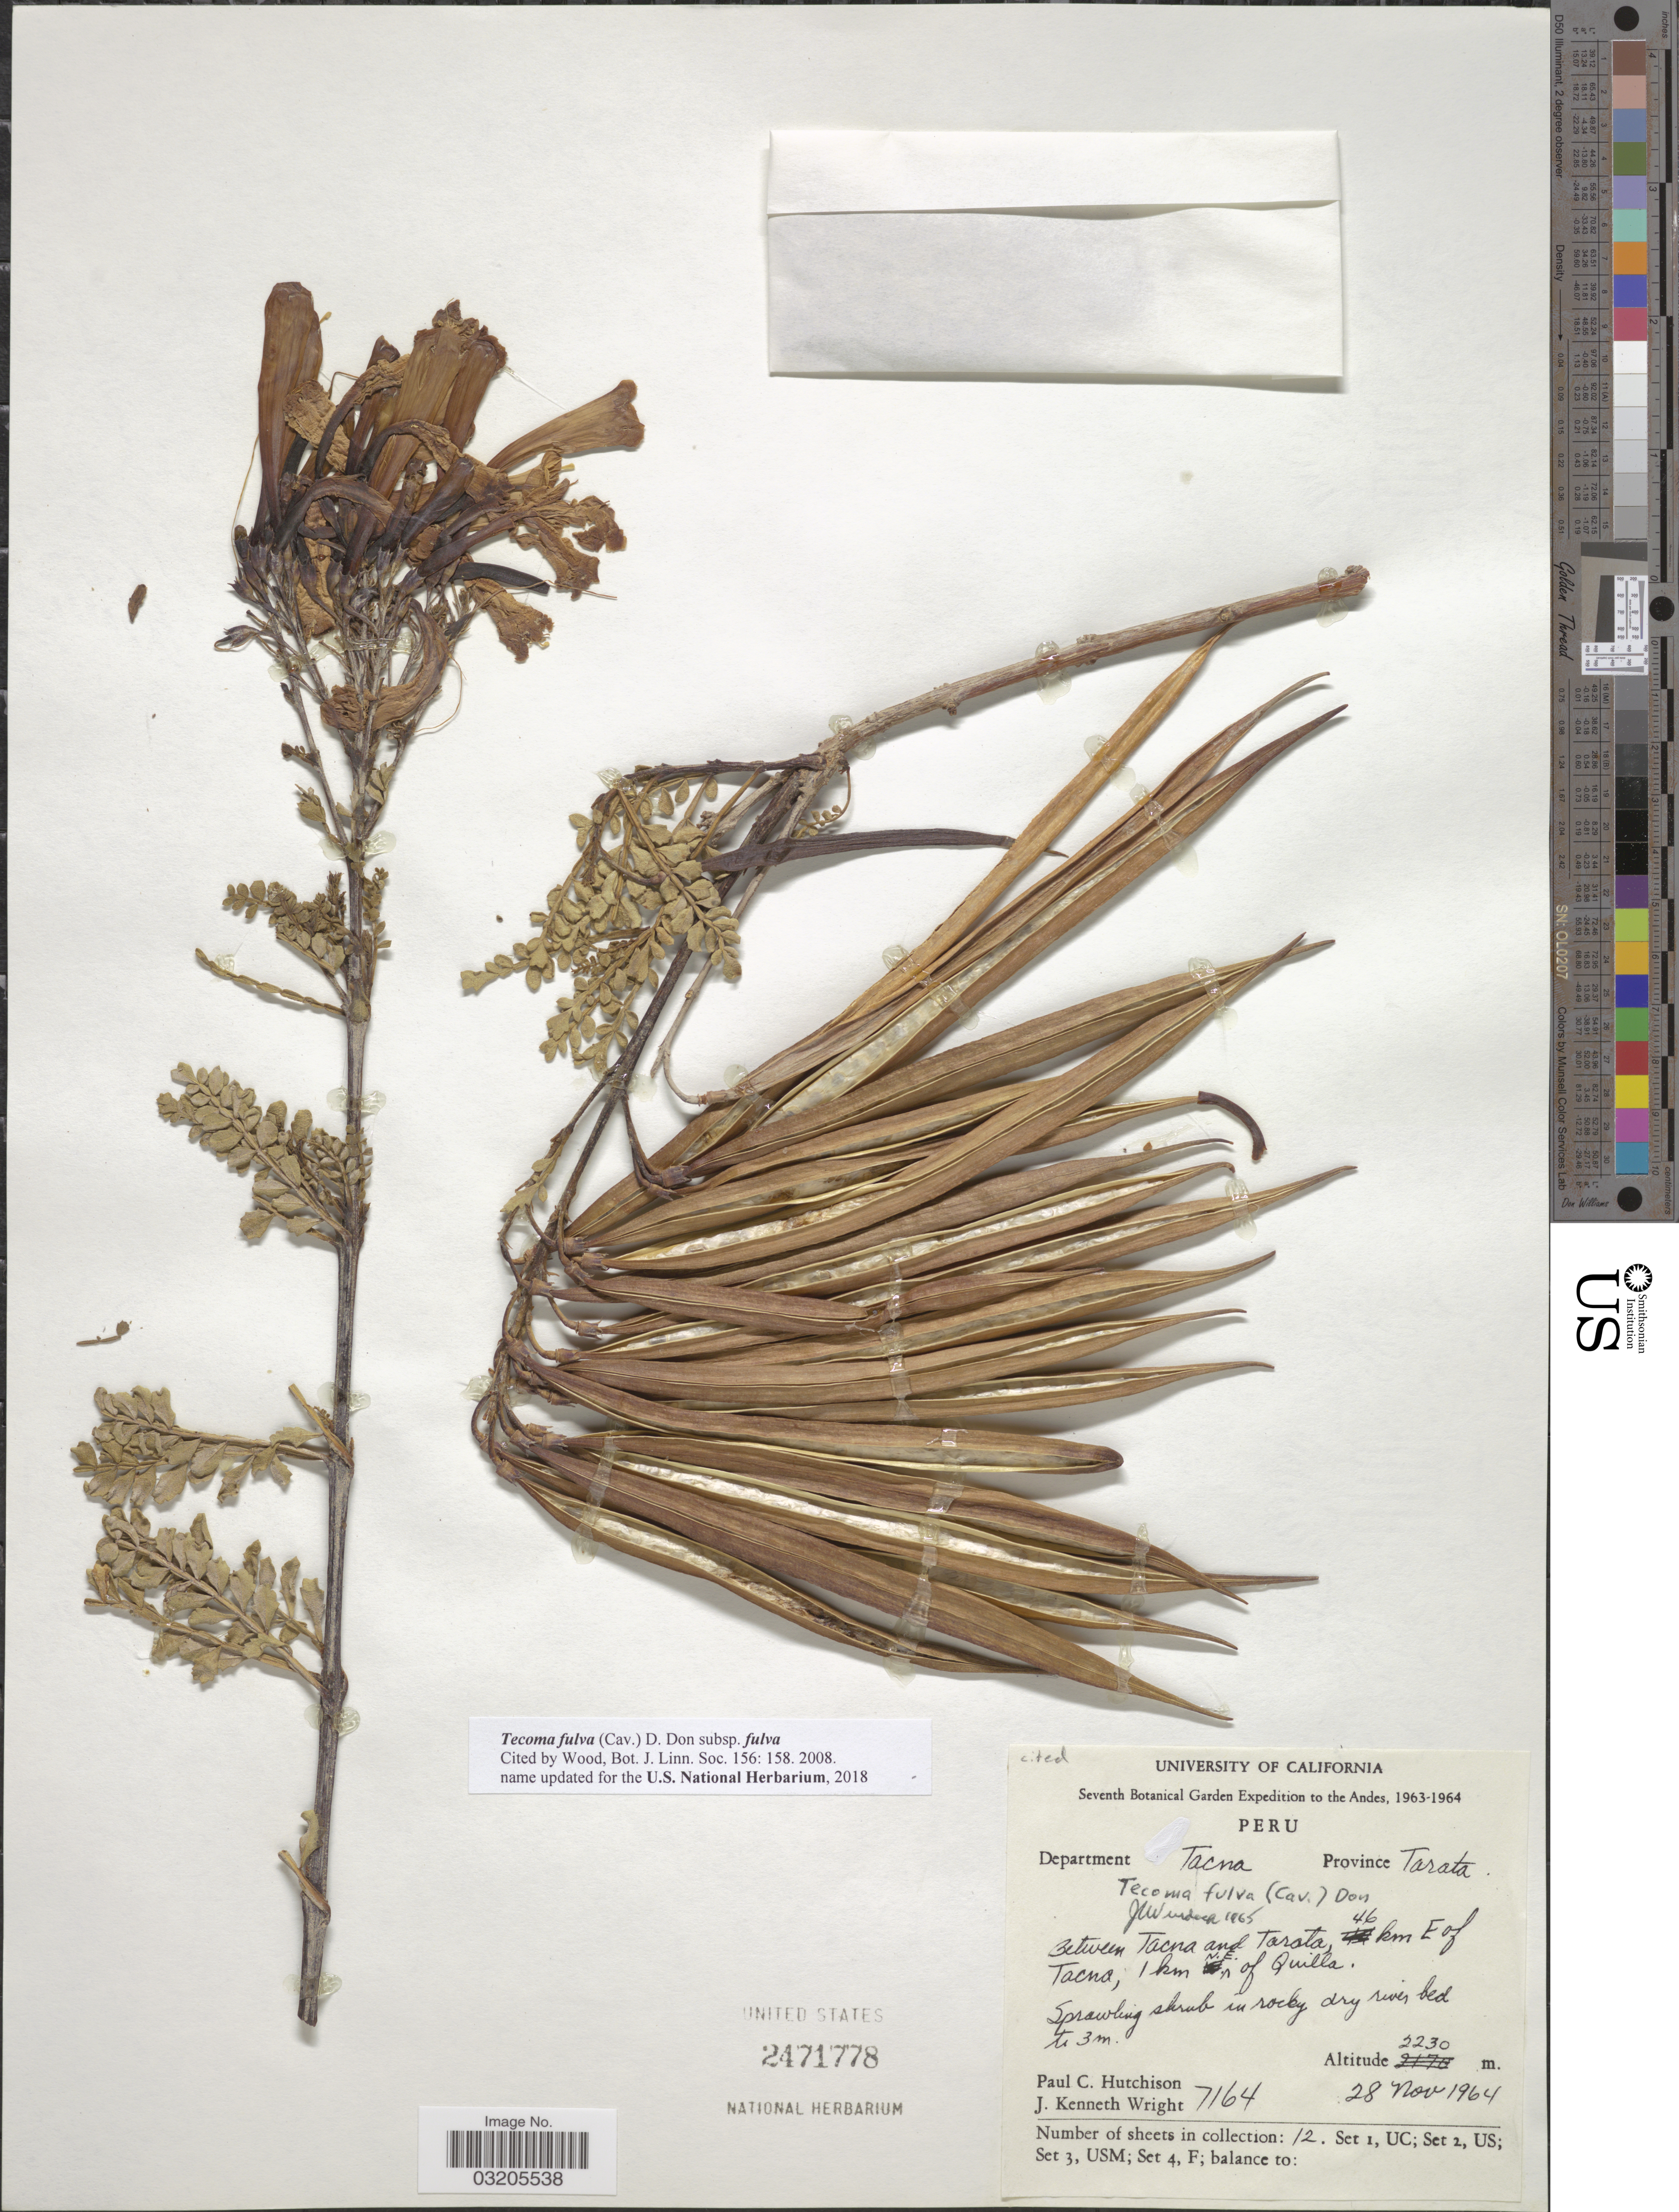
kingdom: Plantae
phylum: Tracheophyta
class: Magnoliopsida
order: Lamiales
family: Bignoniaceae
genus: Tecoma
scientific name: Tecoma fulva subsp. fulva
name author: (Cav.) G. Don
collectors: P. C. Hutchison & J. K. Wright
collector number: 7164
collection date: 1964-11-28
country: Peru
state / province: Tacna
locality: Department Tacna. Province Tarata. Between Tacna and Tarata, 46 km E of Tacna, 1 km N.E. of Quilla. Andes.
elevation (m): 2230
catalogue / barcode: US 2471778